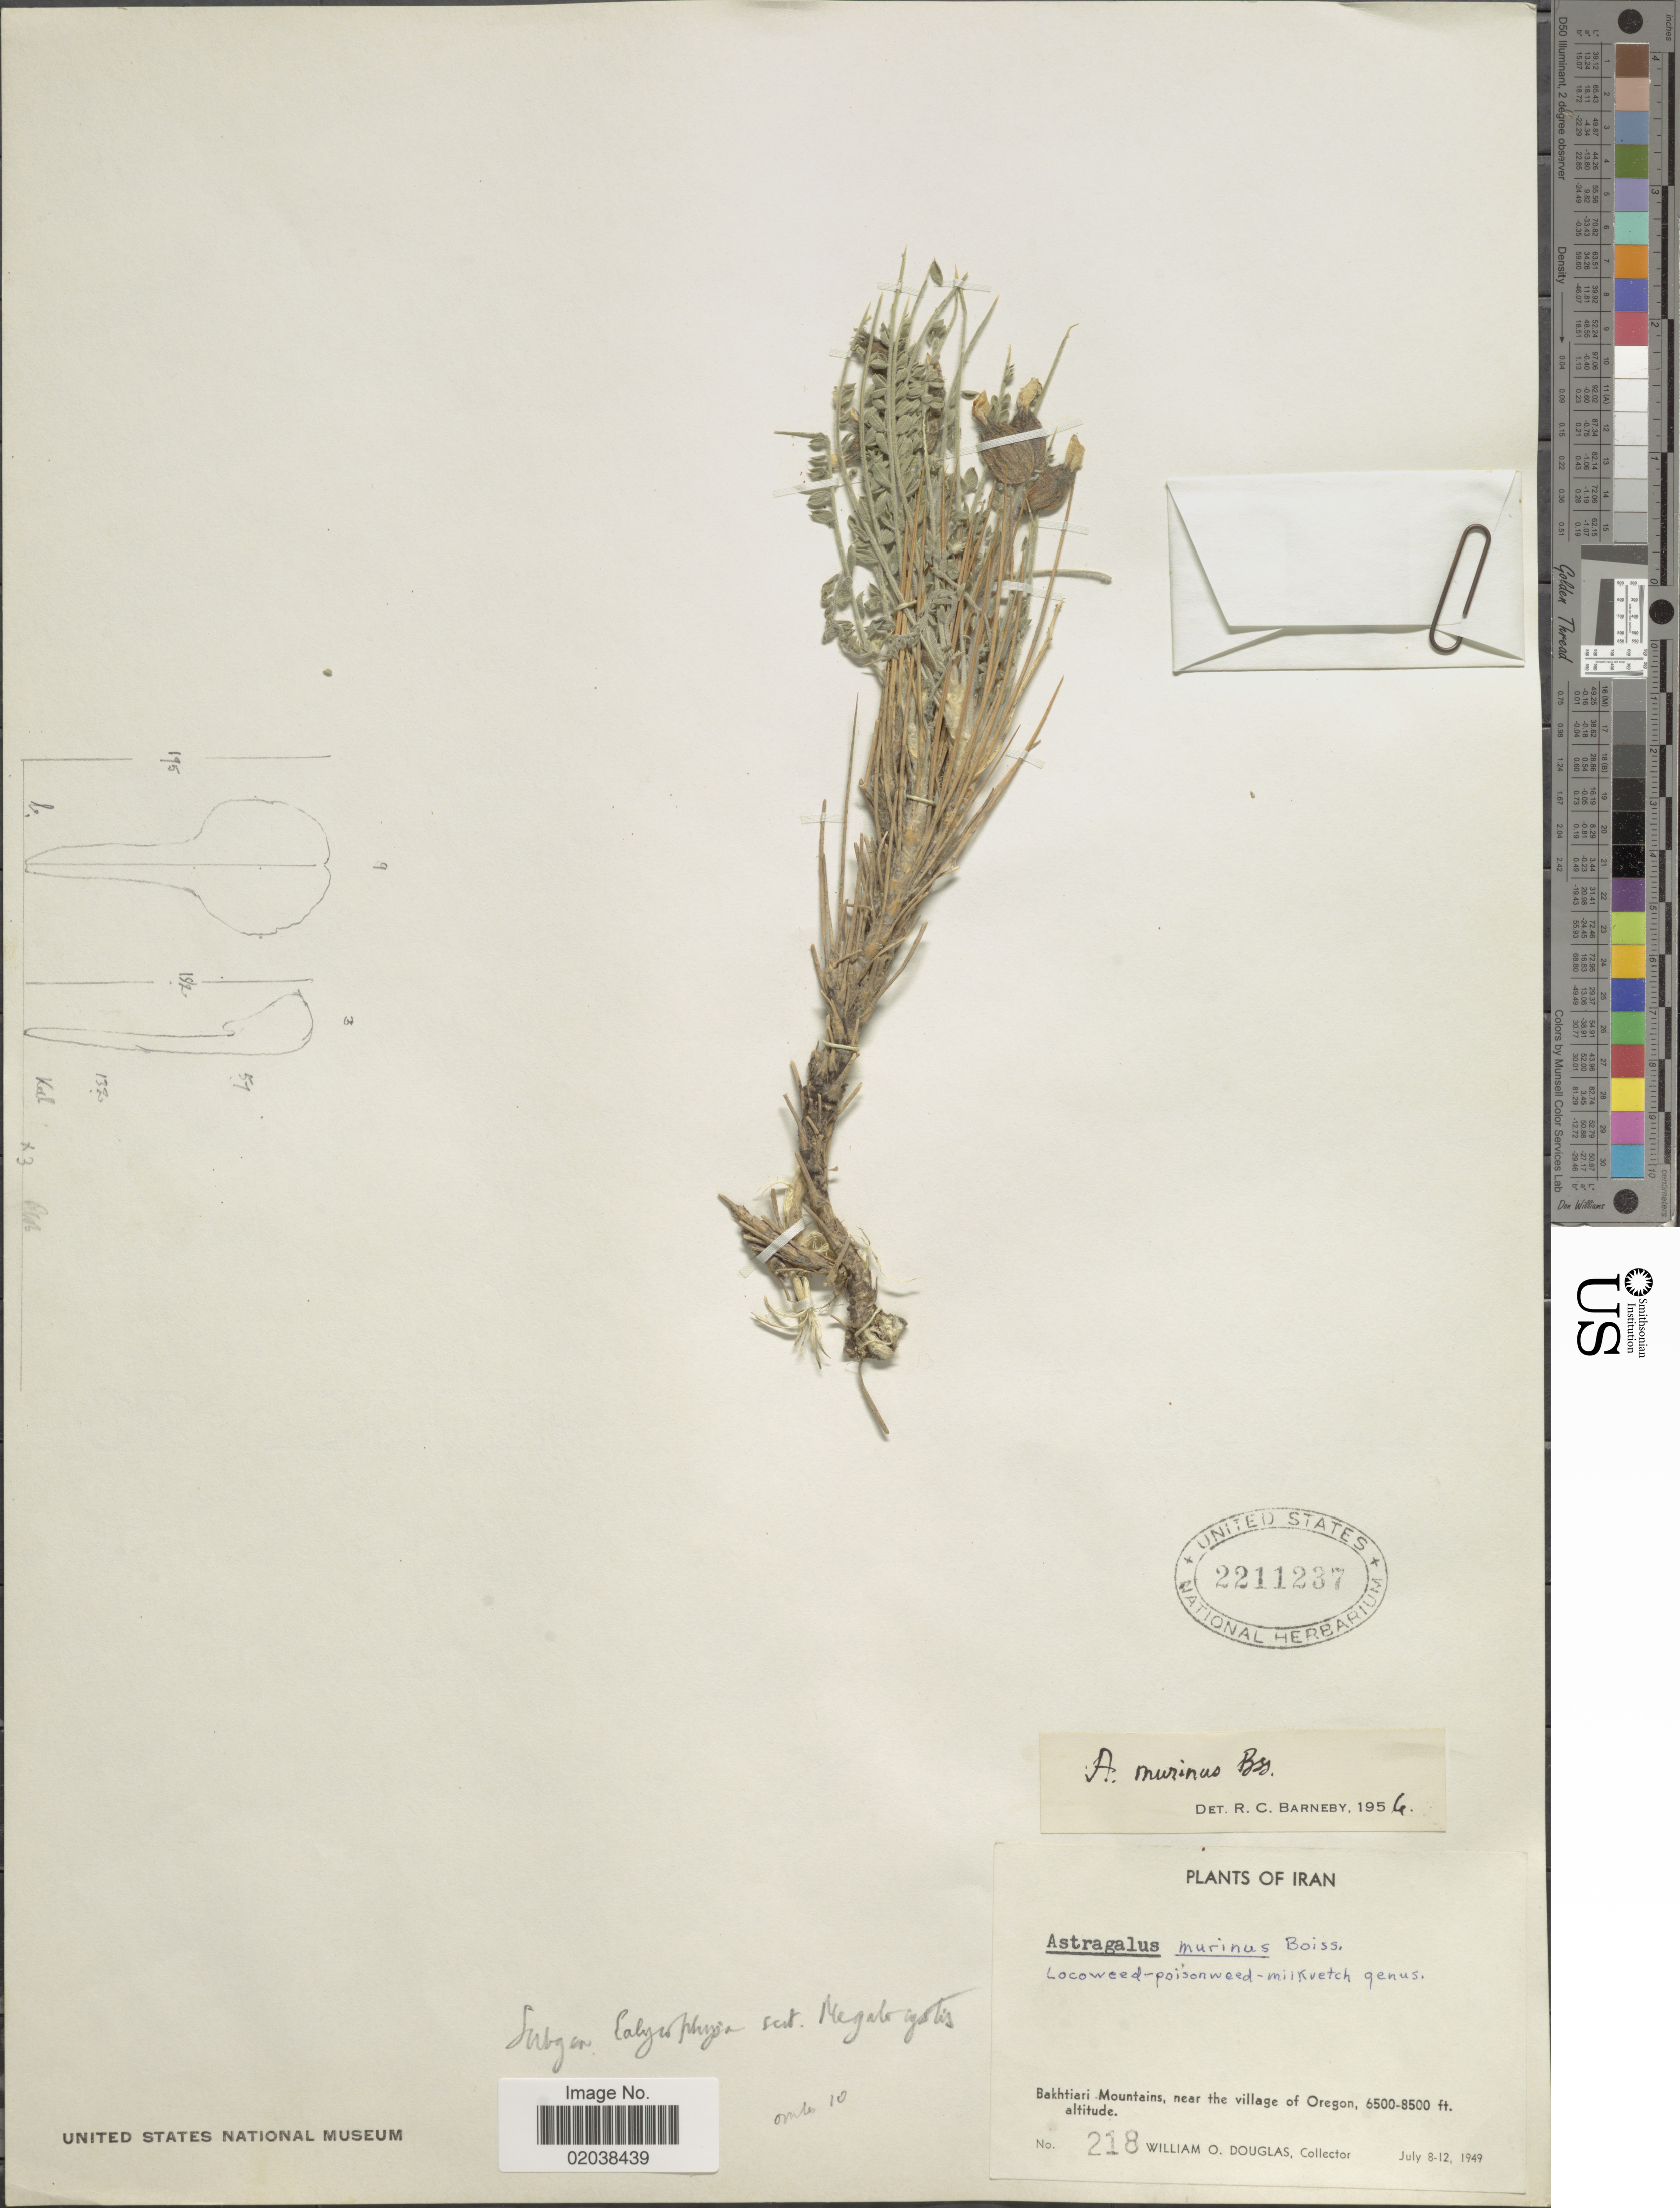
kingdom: Plantae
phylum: Tracheophyta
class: Magnoliopsida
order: Fabales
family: Fabaceae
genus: Astragalus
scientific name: Astragalus murinus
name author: Boiss.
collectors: W. Douglas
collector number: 218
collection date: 1949-07-08/1949-07-12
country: Iran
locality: Bakthtiari Mountains, near the village of Oregon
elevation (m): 1981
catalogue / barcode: US 2211237